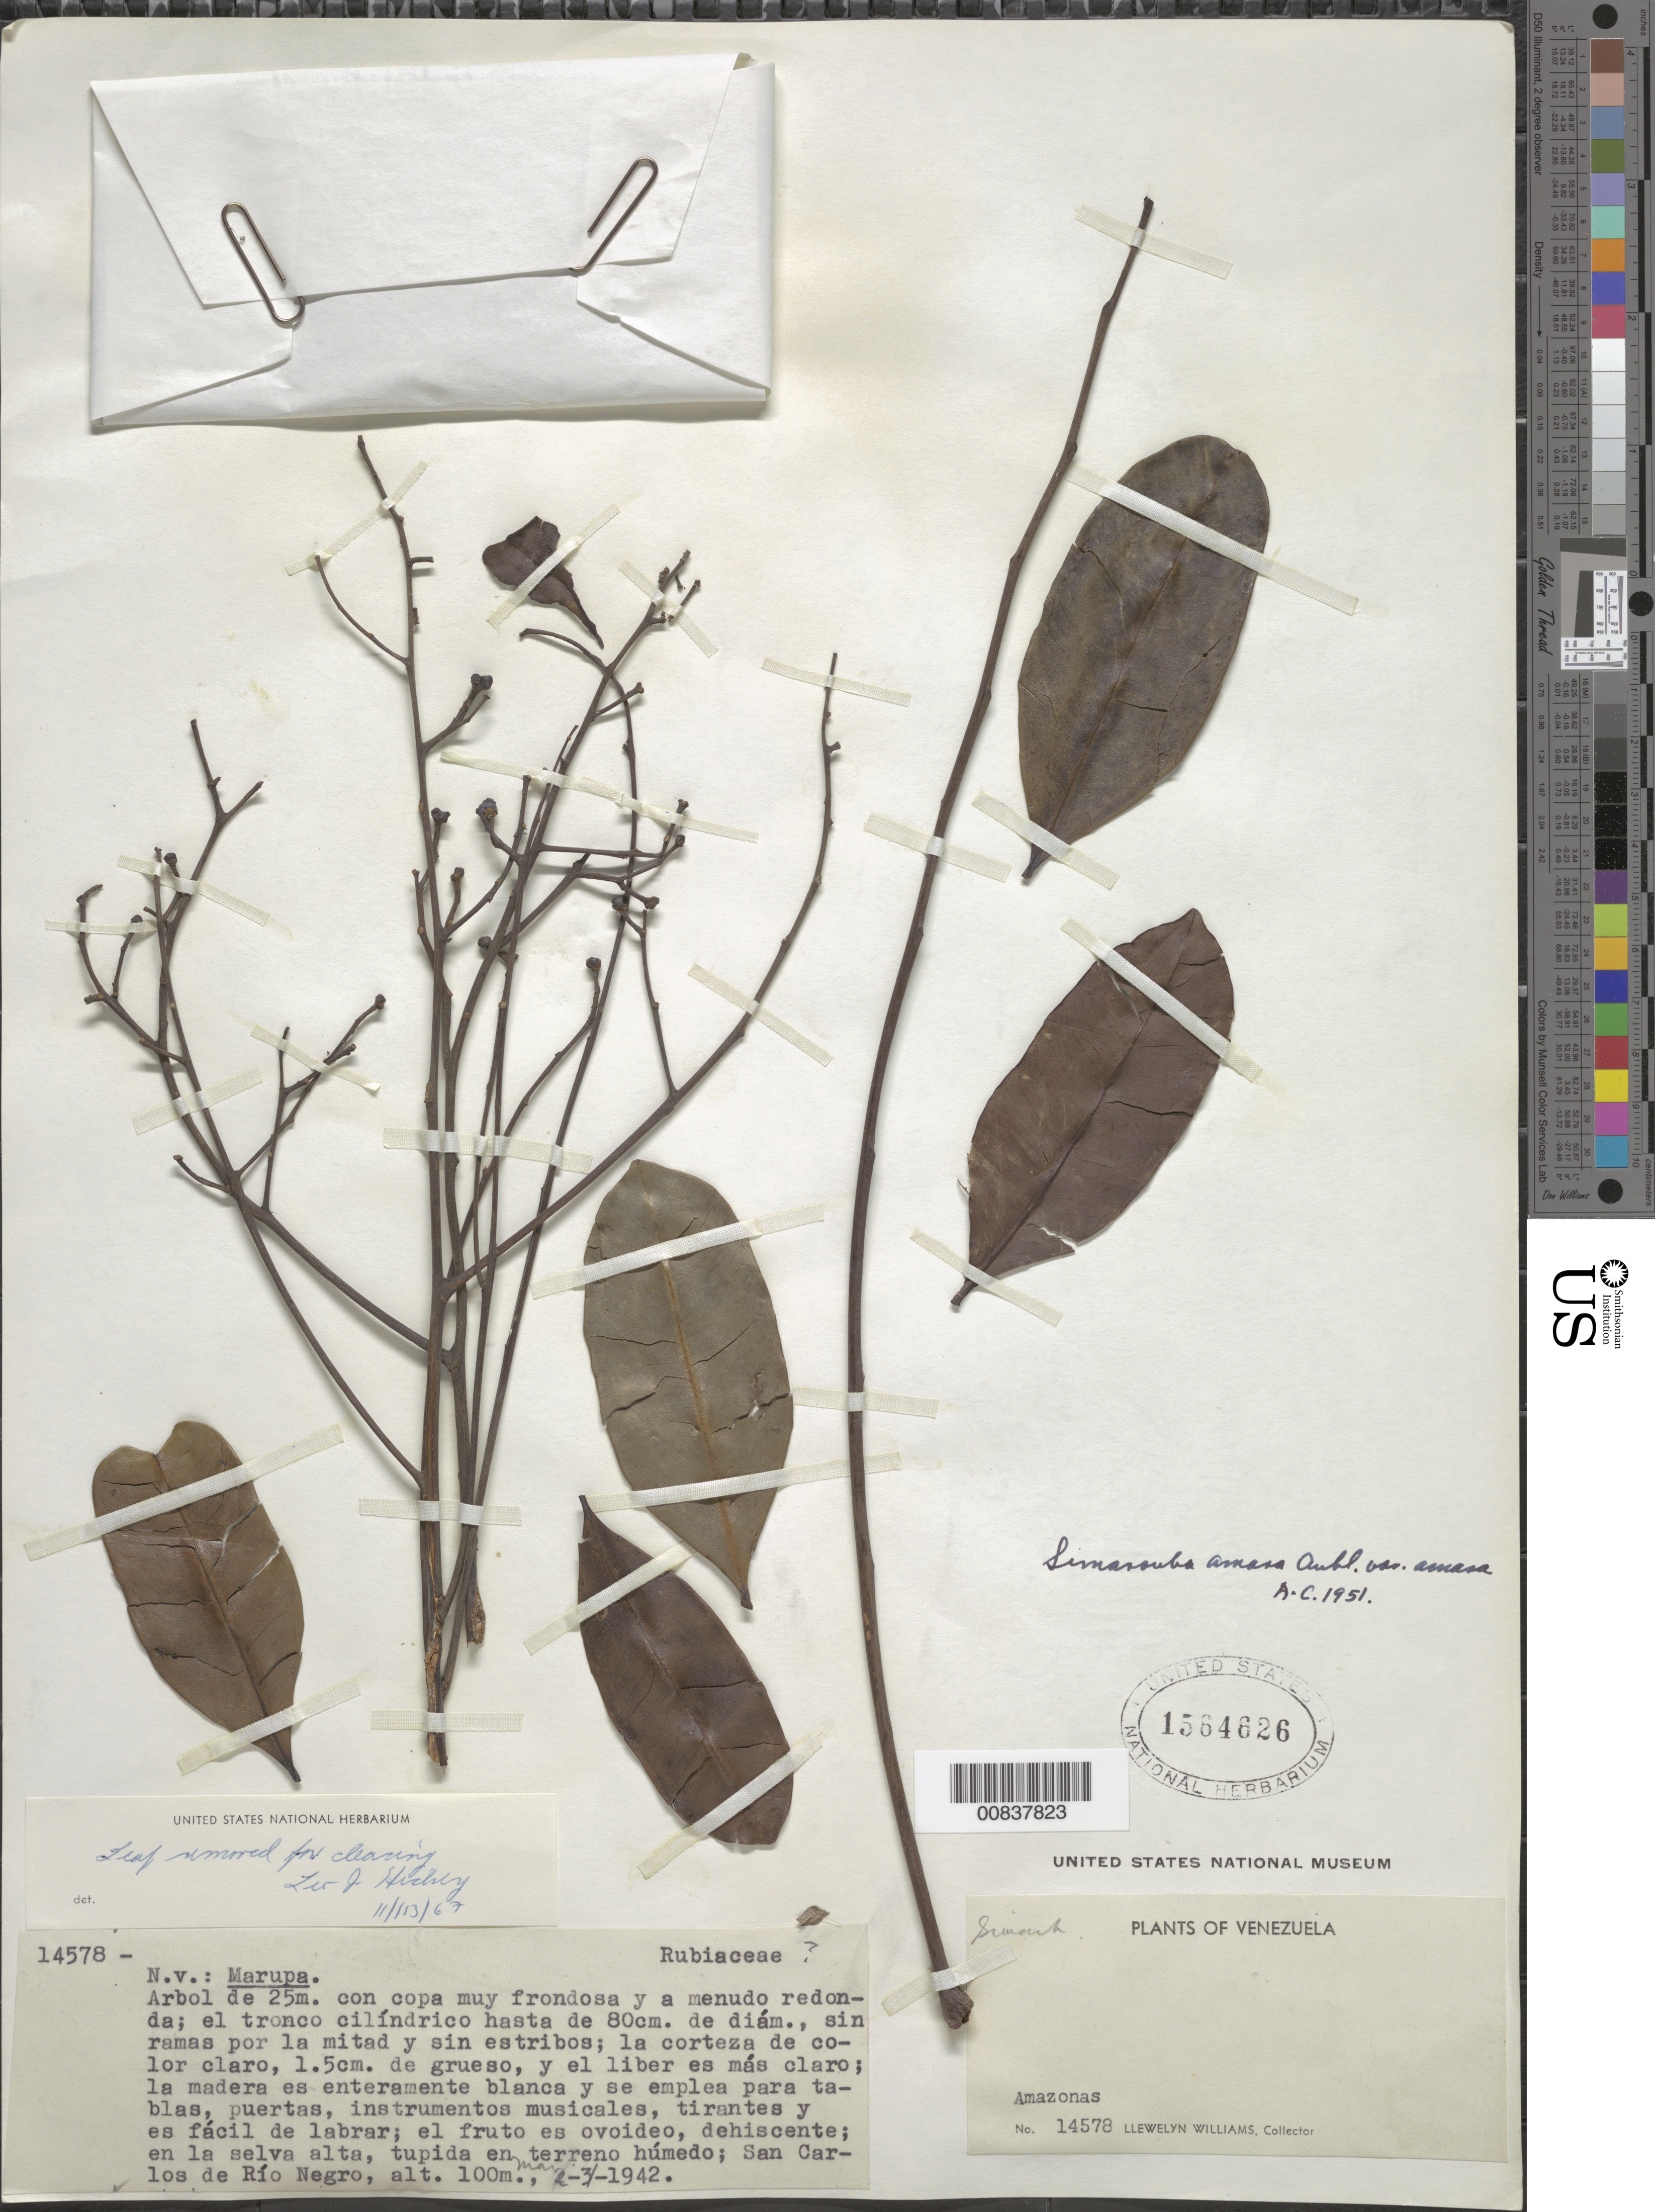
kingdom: Plantae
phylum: Tracheophyta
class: Magnoliopsida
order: Sapindales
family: Simaroubaceae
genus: Simarouba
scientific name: Simarouba amara var. amara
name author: Aubl.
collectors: Ll. Williams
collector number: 14578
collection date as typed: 2-Mar-42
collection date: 1942-03-02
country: Venezuela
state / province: Bolívar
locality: San Carlos de Río Negro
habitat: Selva alta, tupida en terreno humedo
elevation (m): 100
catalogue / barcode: US 1564626